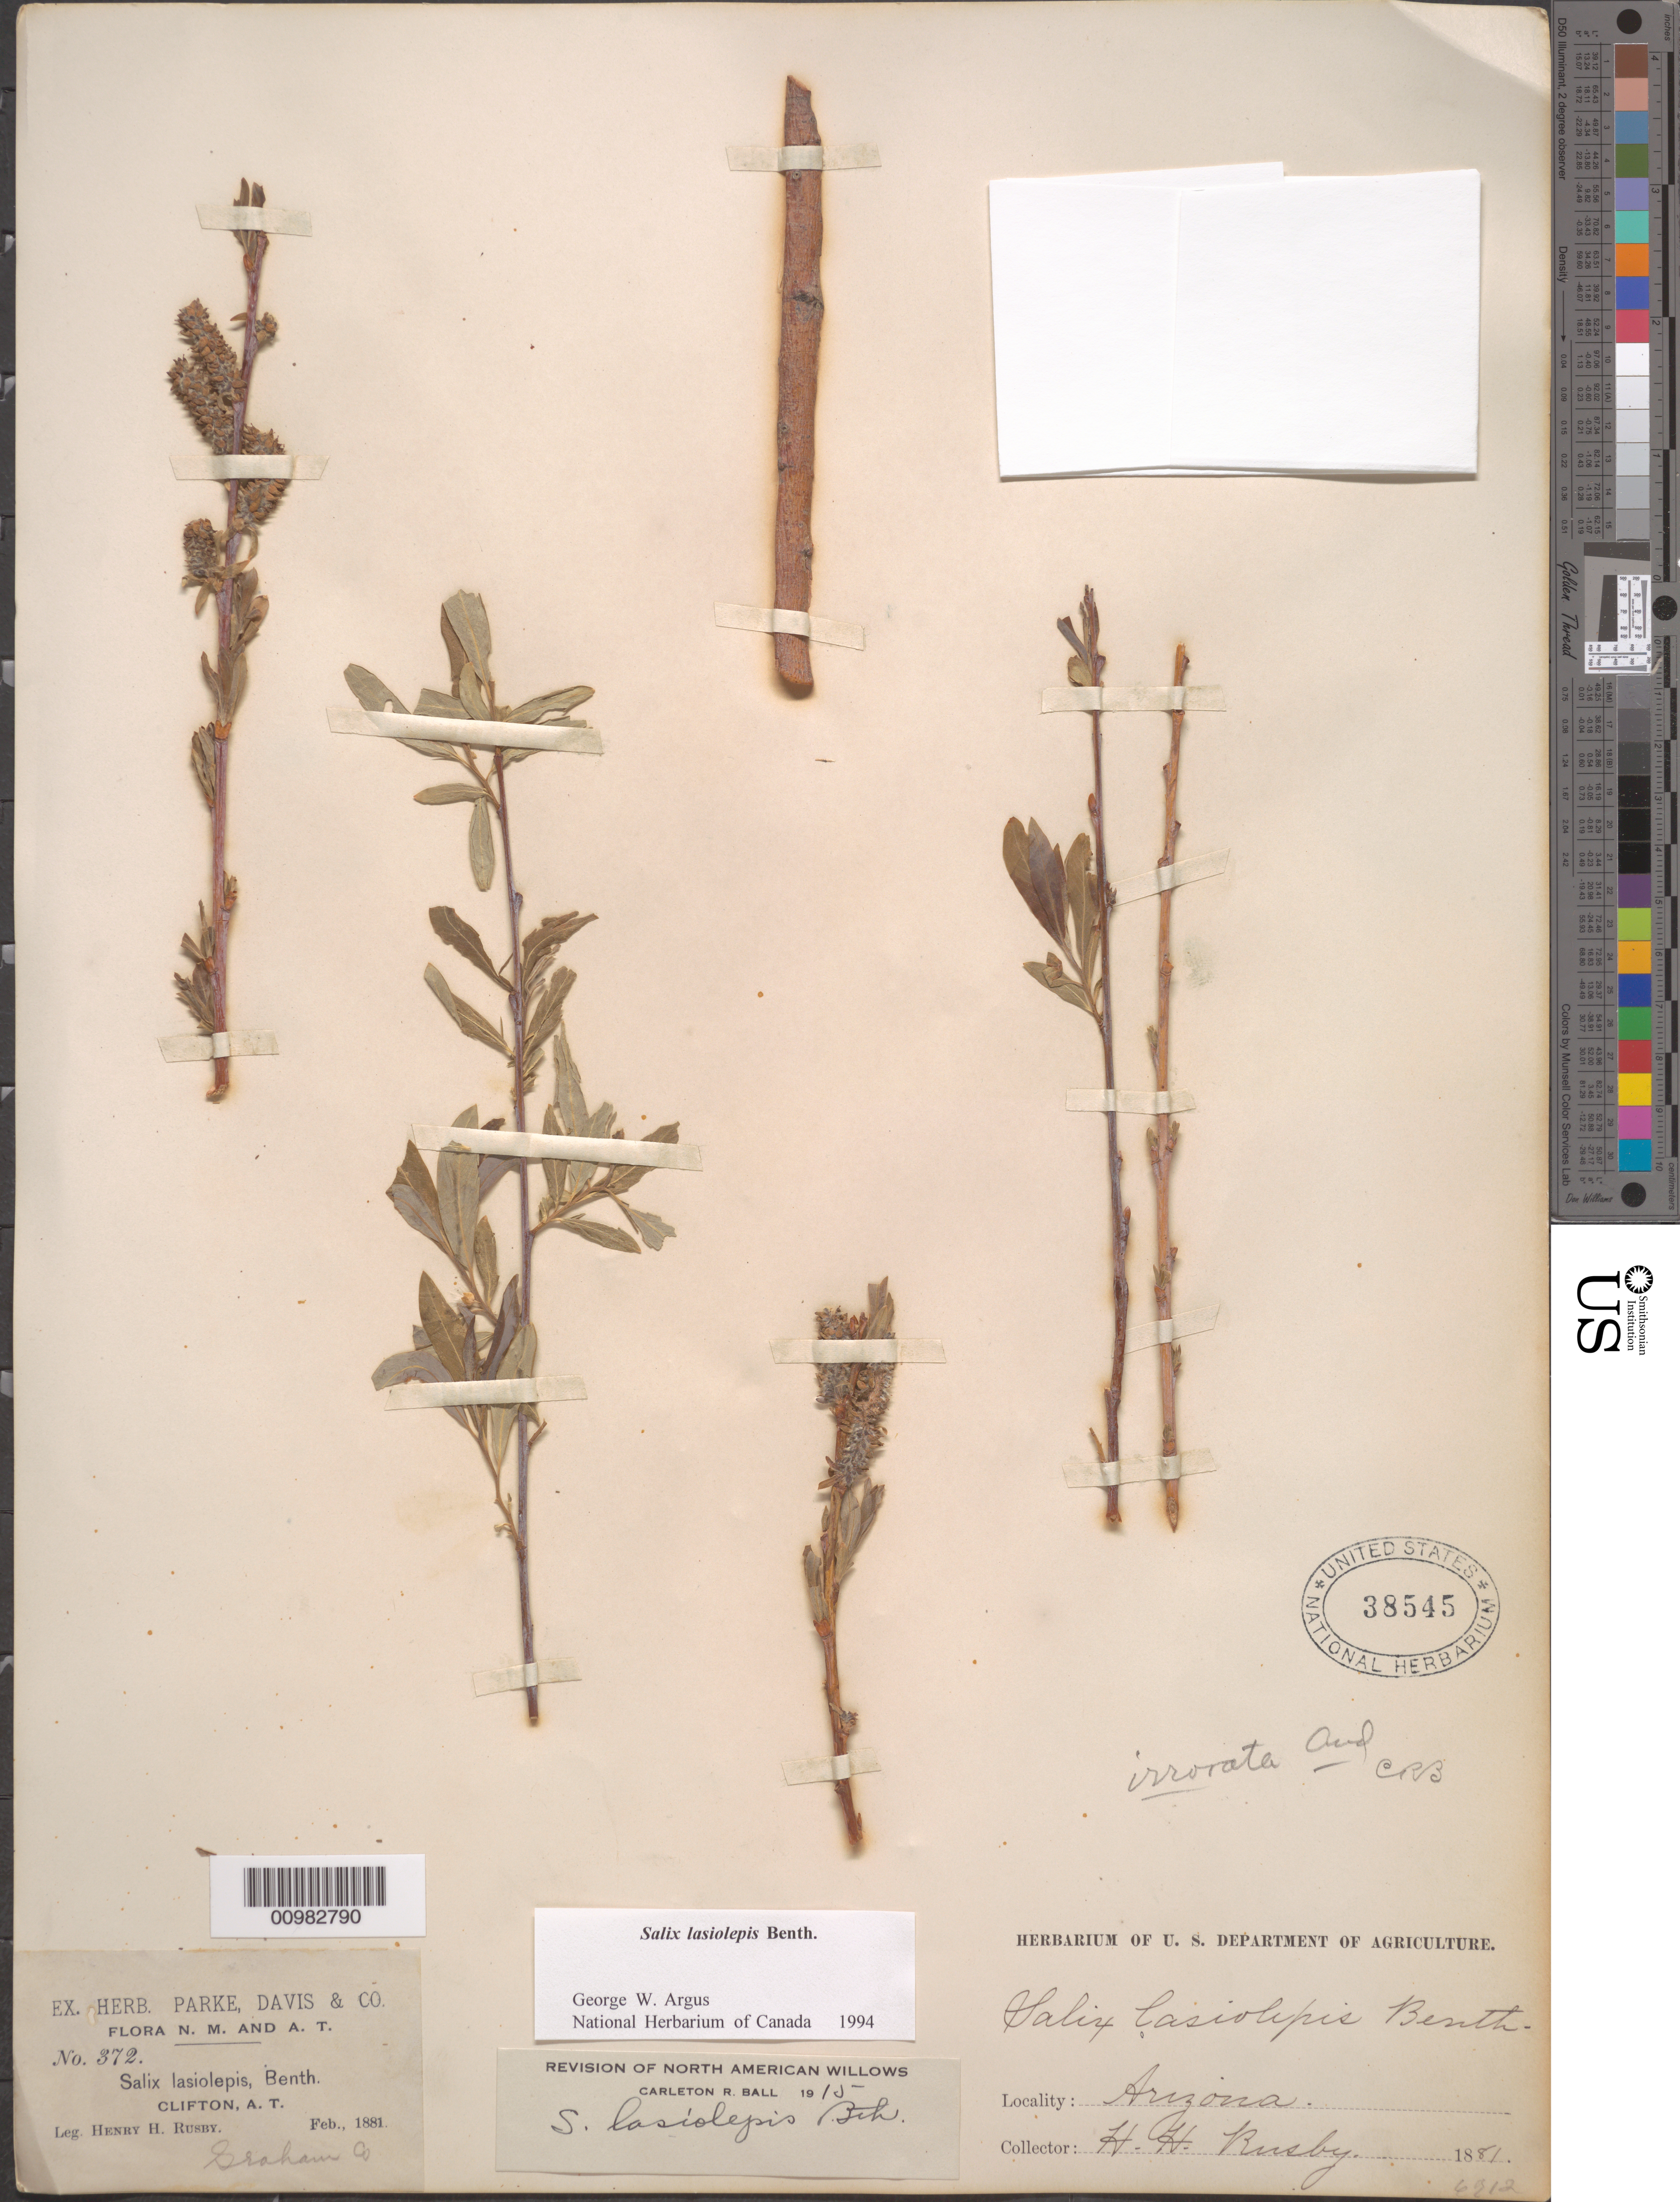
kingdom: Plantae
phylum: Tracheophyta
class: Magnoliopsida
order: Malpighiales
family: Salicaceae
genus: Salix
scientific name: Salix lasiolepis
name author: Benth.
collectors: H. H. Rusby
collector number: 372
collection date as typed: Feb 1881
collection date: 1881-02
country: United States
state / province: Arizona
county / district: Graham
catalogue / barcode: US 38545